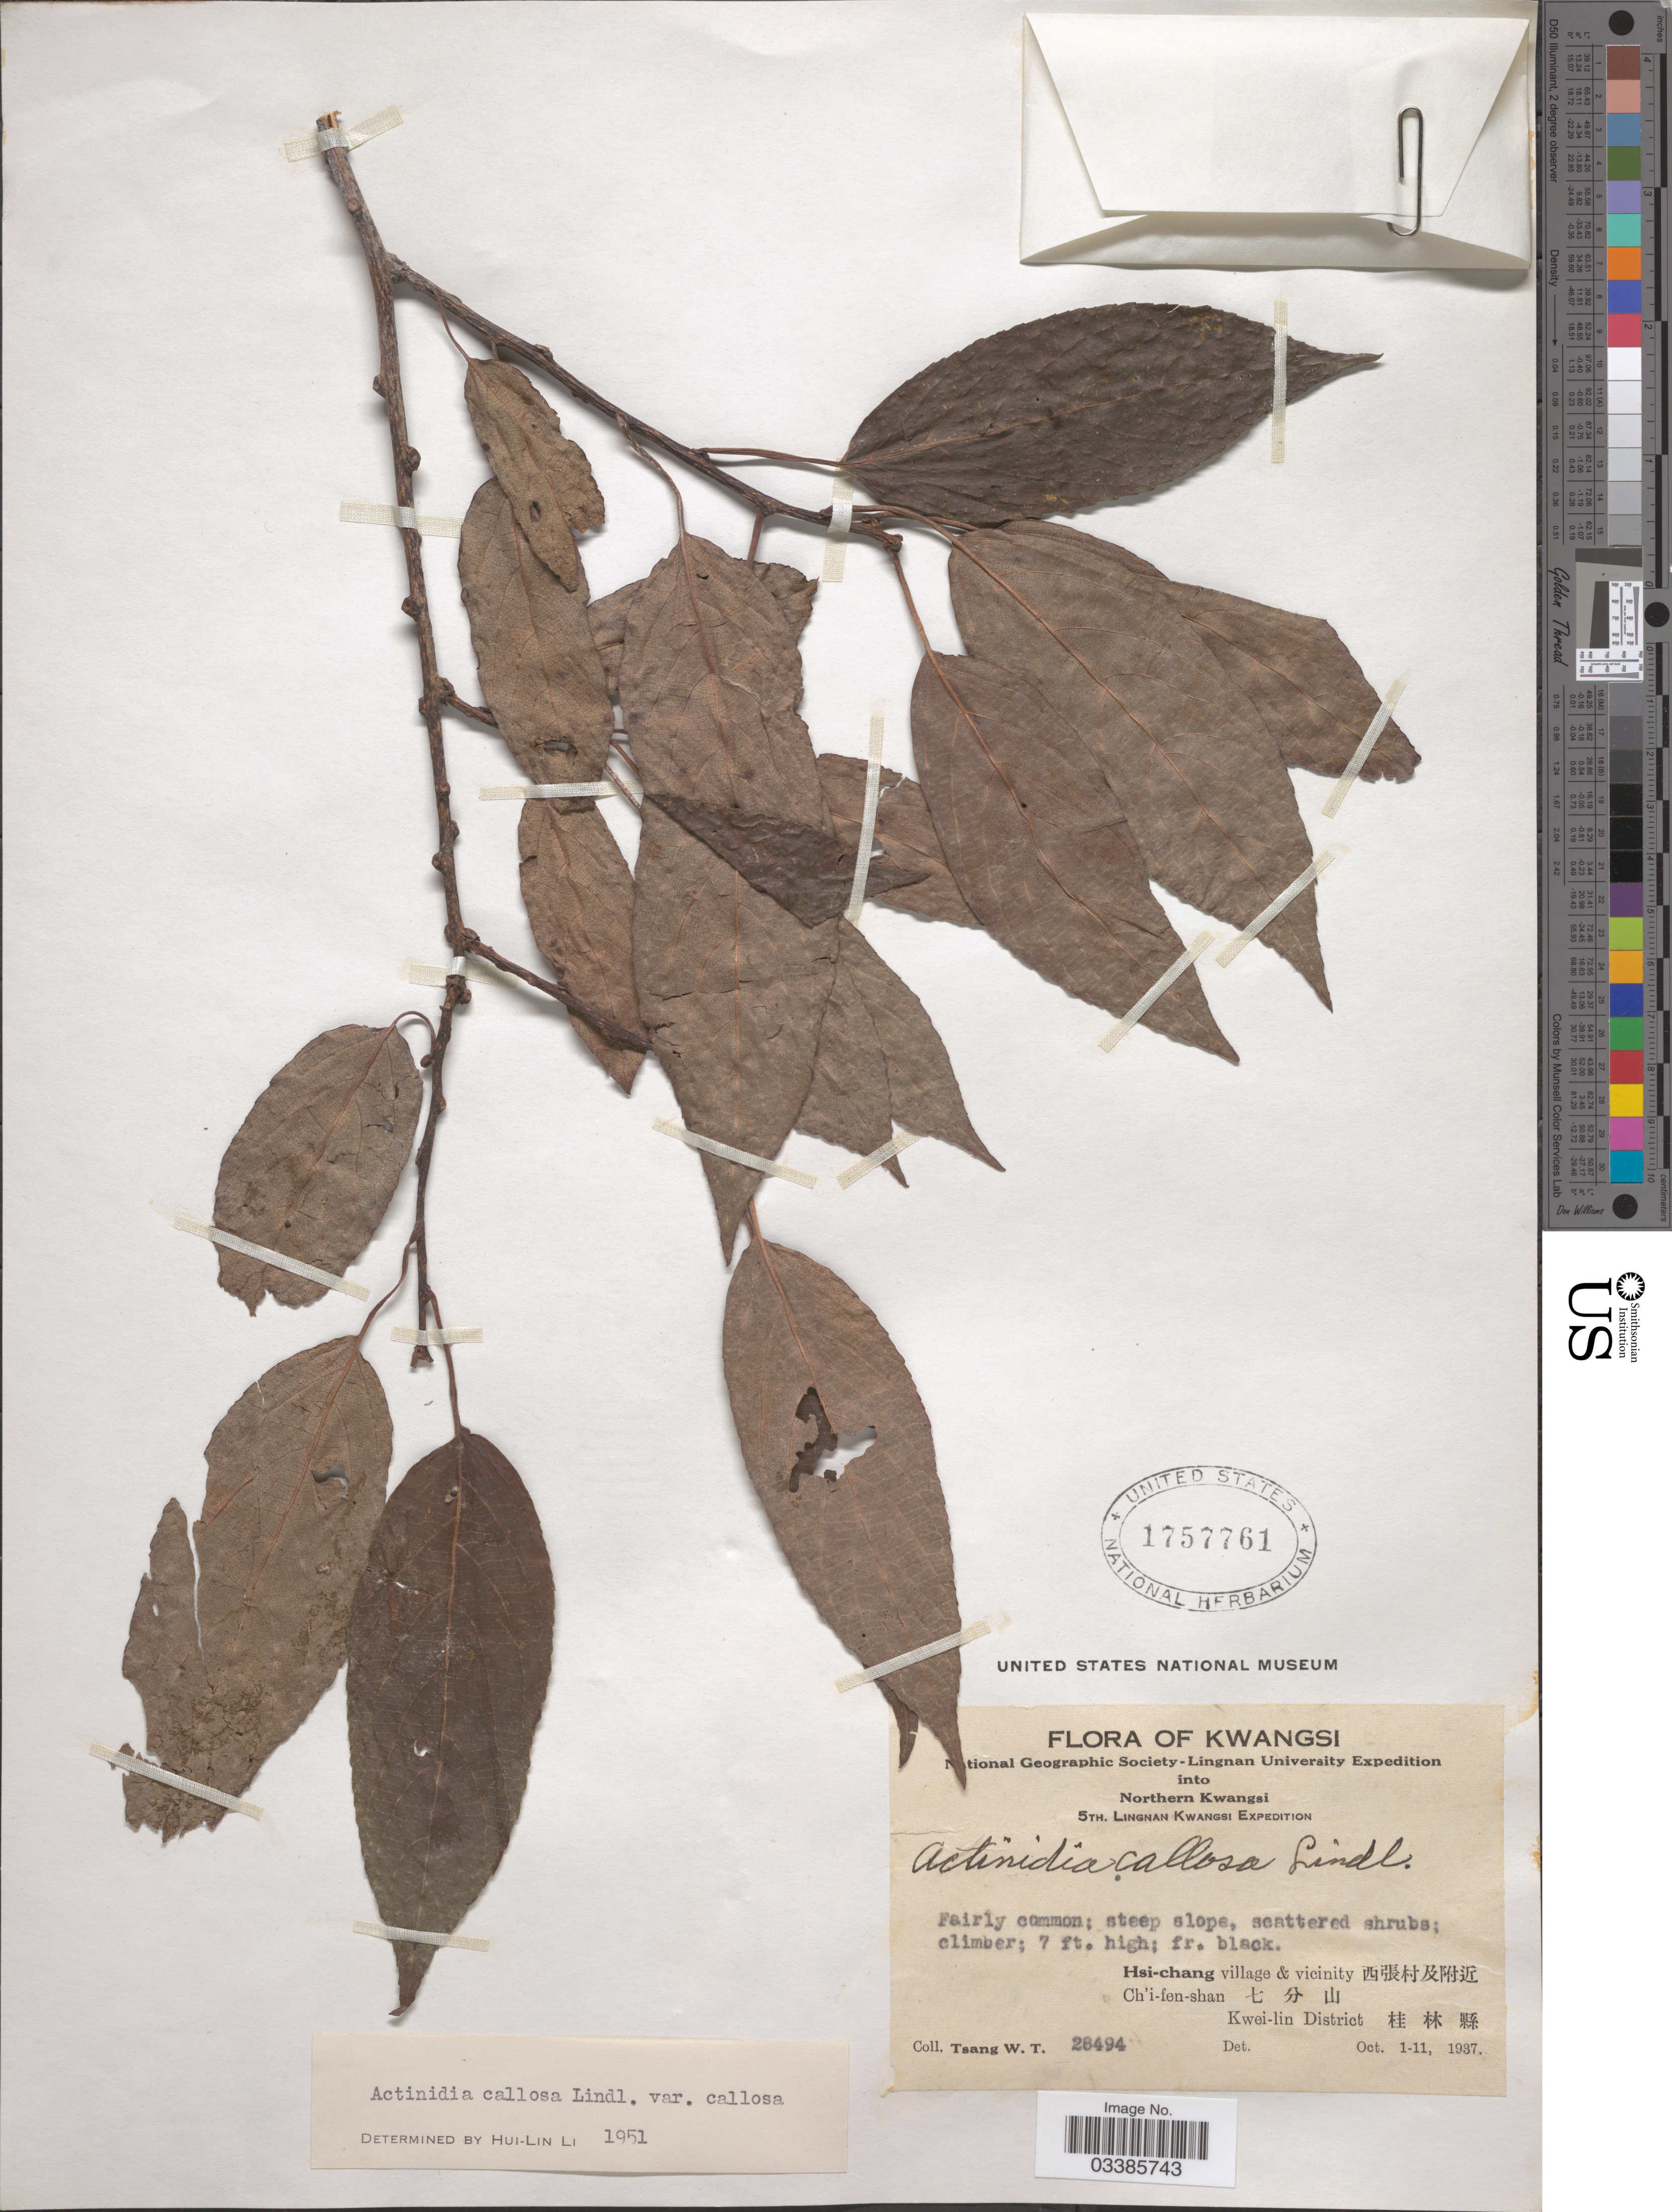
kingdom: Plantae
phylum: Tracheophyta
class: Magnoliopsida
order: Ericales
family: Actinidiaceae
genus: Actinidia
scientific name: Actinidia callosa var. callosa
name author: Lindl.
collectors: W. T. Tsang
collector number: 28494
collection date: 1937-10-01/1937-10-11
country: China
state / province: Guangxi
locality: Kwangsi. Northern Kwangsi. Hsi-chang village & vicinity X. Ch'i-fen-shan X. Kwei-lin District.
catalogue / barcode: US 1757761